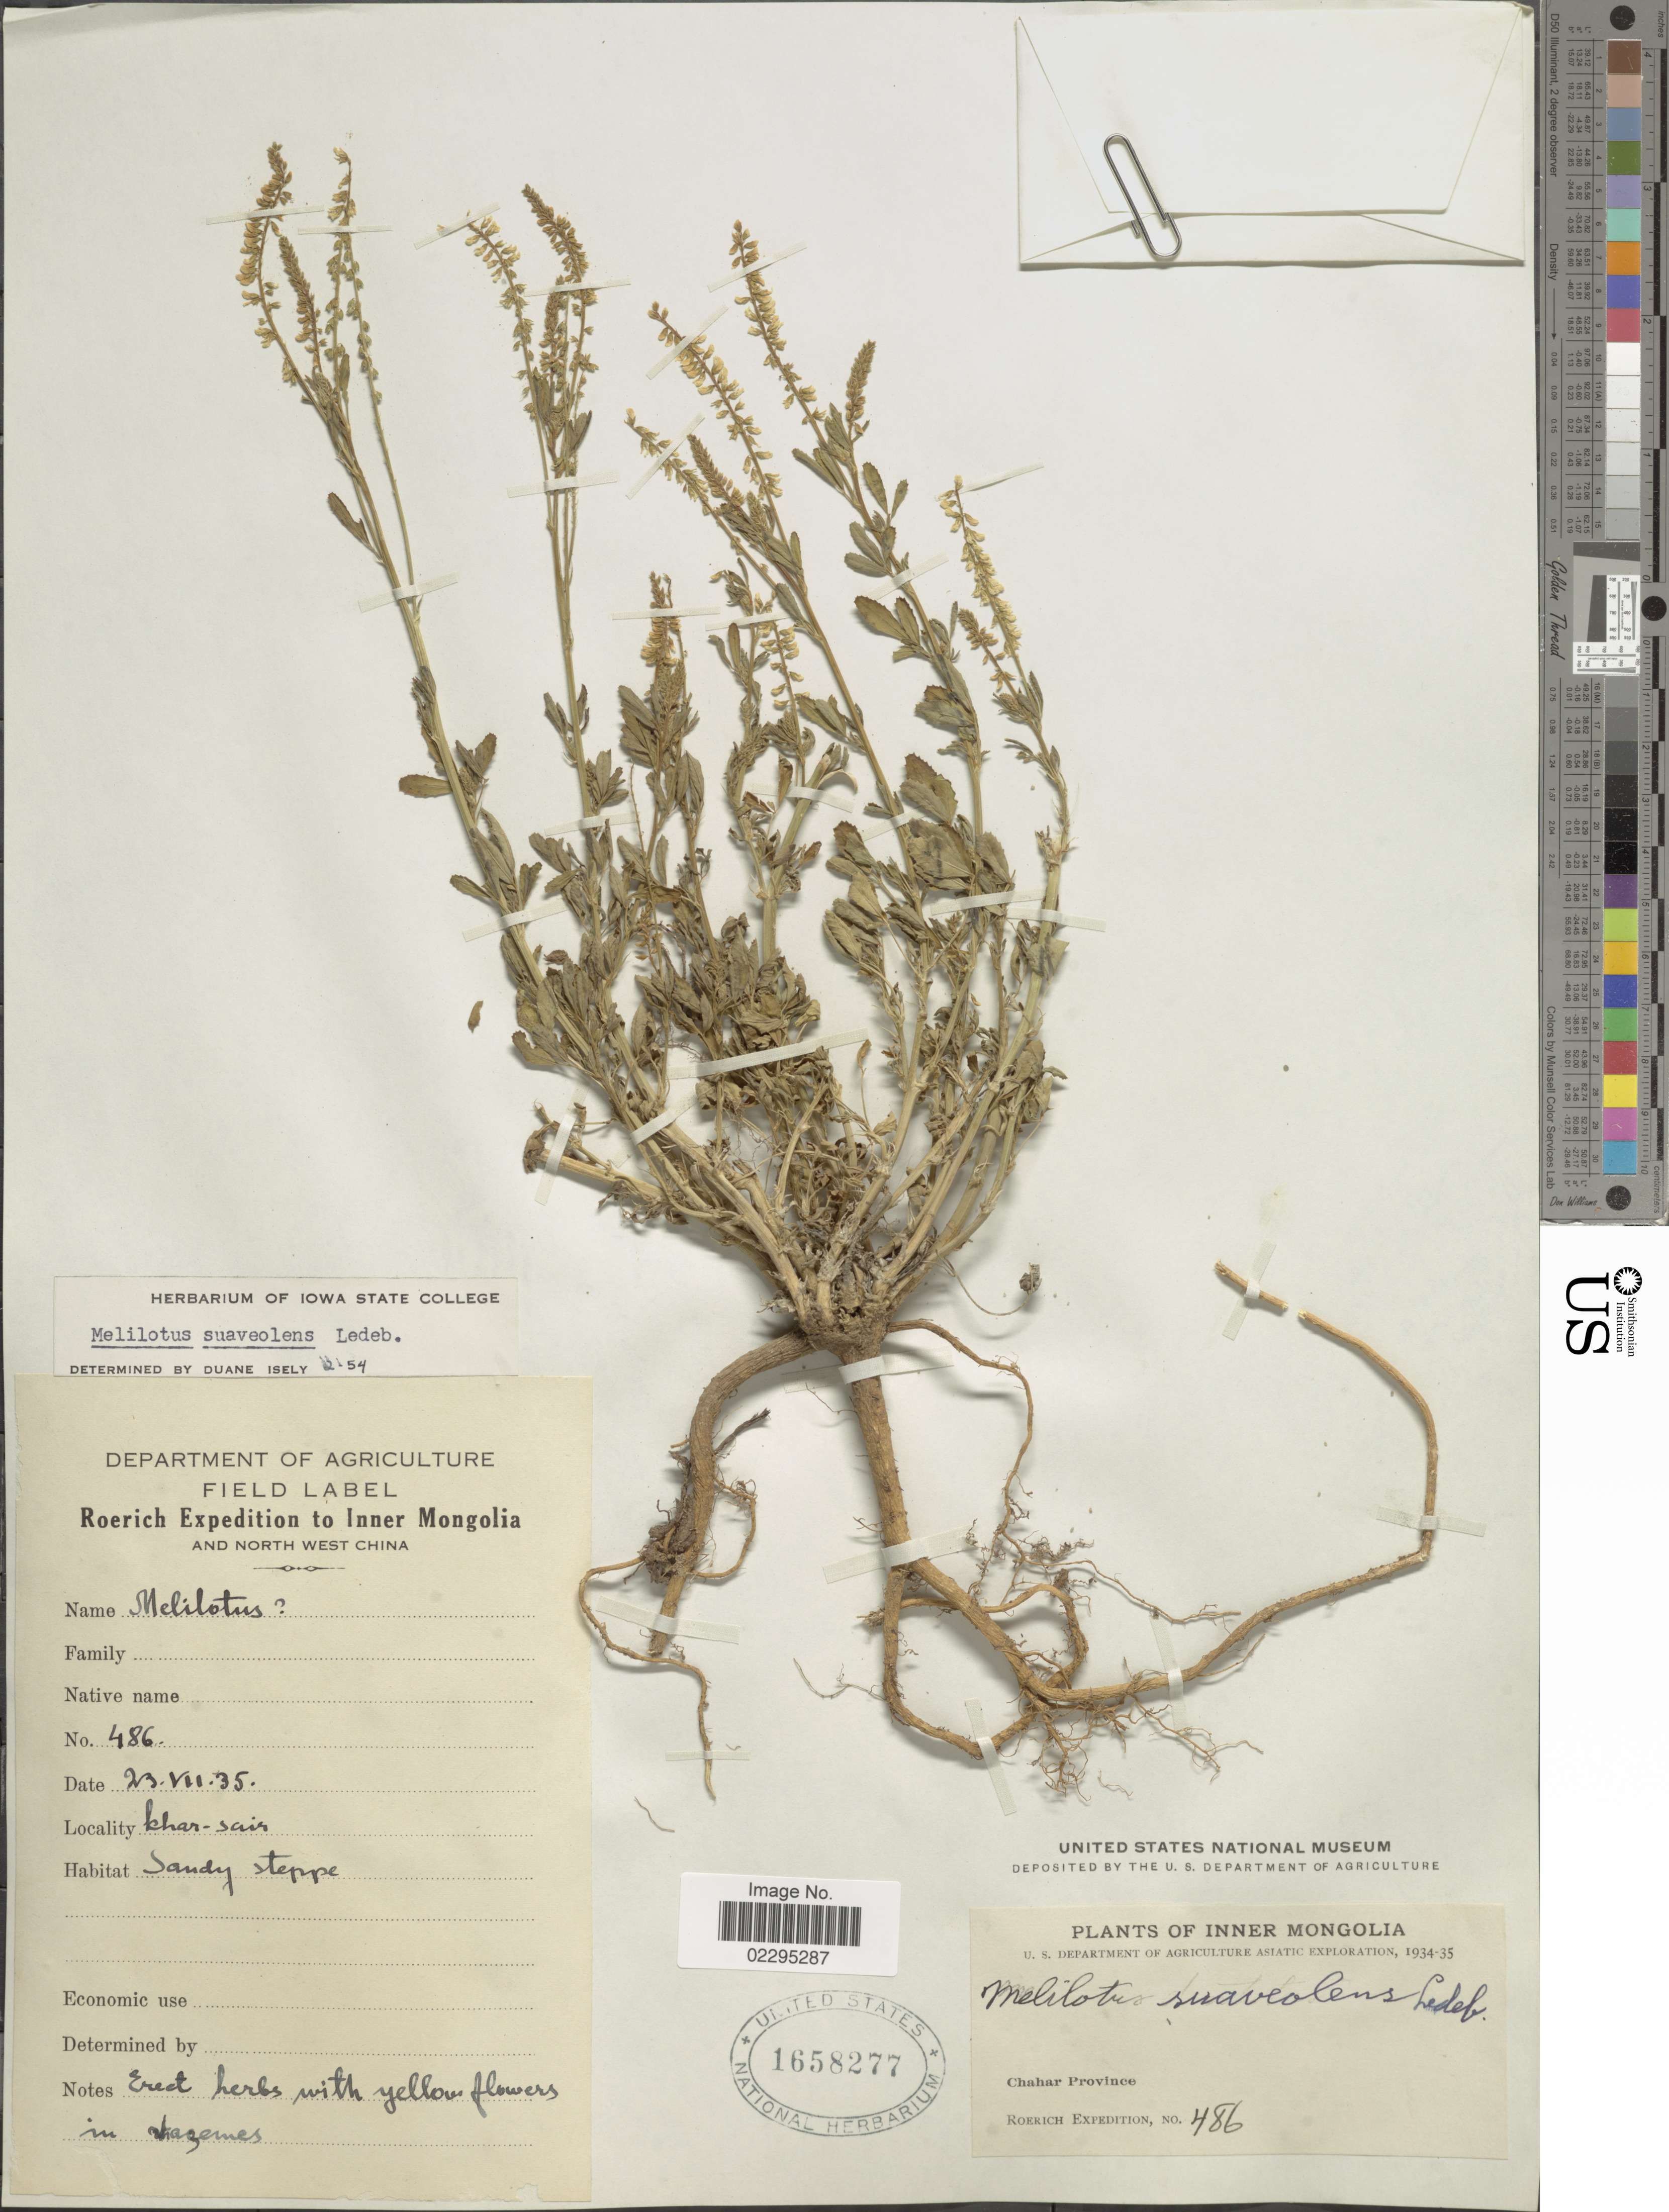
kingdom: Plantae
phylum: Tracheophyta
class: Magnoliopsida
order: Fabales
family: Fabaceae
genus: Melilotus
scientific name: Melilotus suaveolens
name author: Ledeb.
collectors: Roerich Expedition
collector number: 486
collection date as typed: Transcribed d/m/y: 23/7/35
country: China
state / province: Nei Monggol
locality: Inner Mongolia. Chahar Province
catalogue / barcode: US 1658277